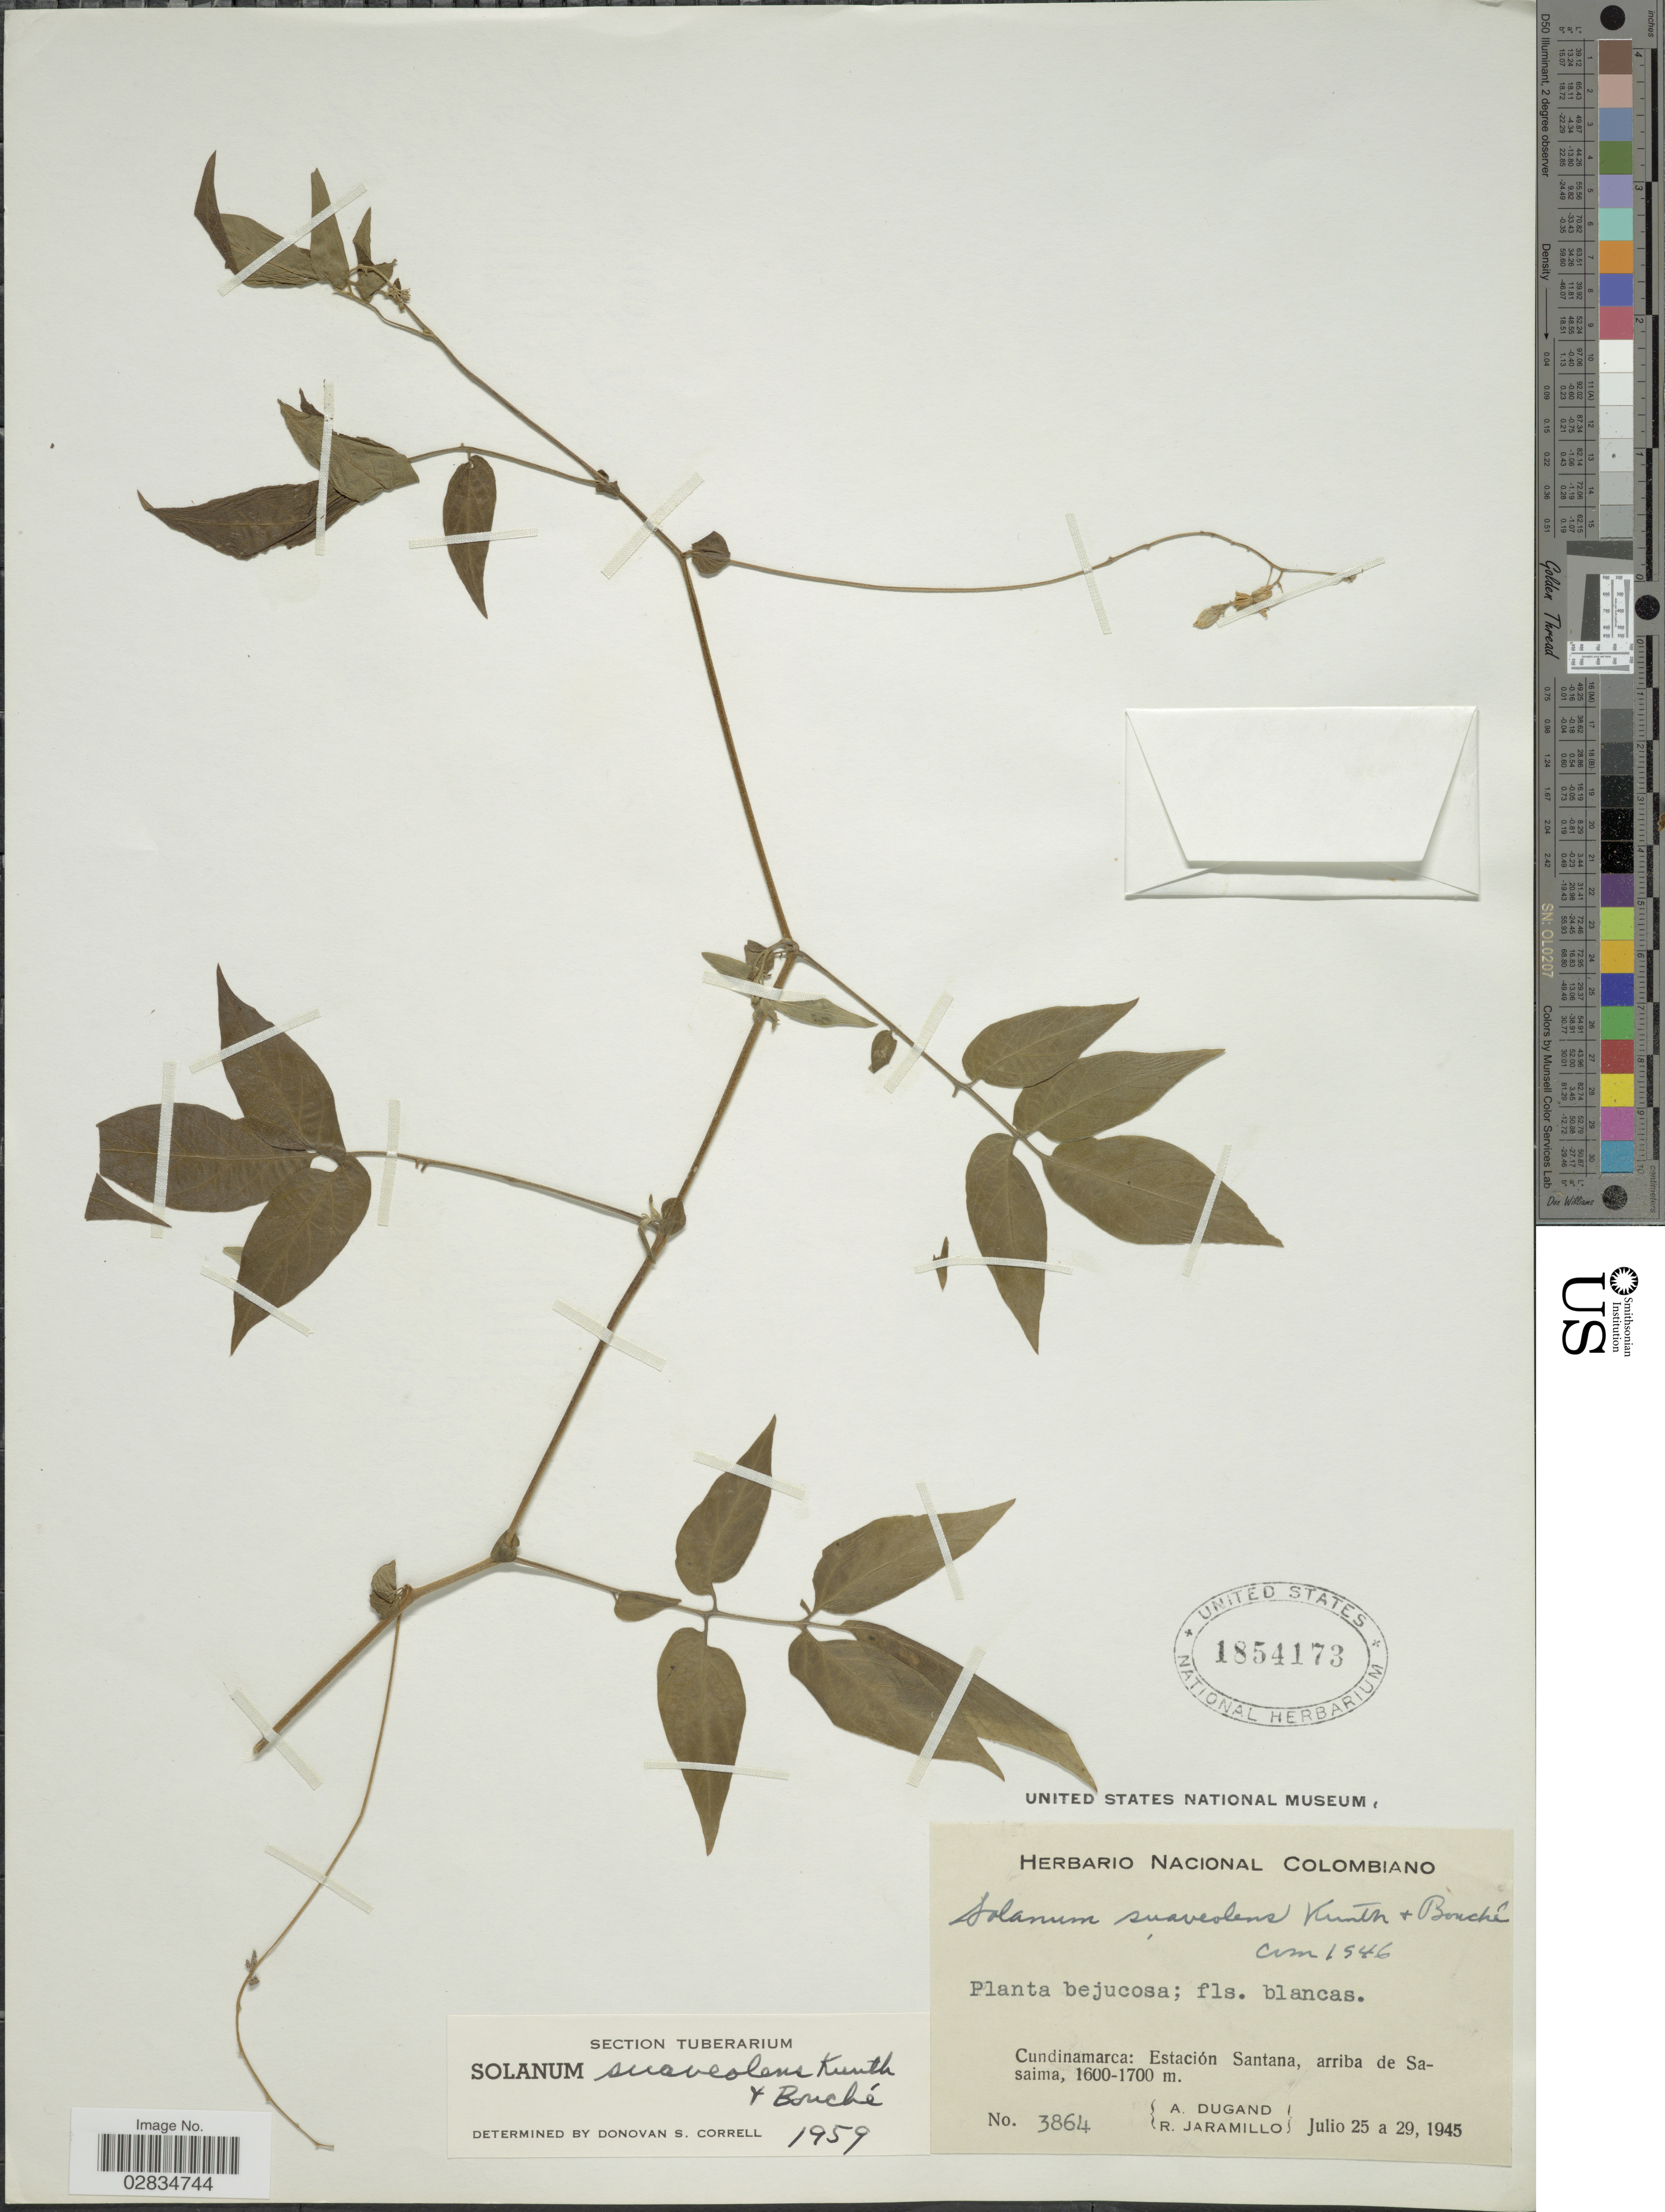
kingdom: Plantae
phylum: Tracheophyta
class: Magnoliopsida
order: Solanales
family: Solanaceae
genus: Solanum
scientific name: Solanum suaveolens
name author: Kunth & C.D. Bouché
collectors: A. Dugand & R. Jaramillo M.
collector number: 3864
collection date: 1945-07-25/1945-07-29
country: Colombia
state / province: Cundinamarca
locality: Estación Santana, arriba de Sasaima.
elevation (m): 1600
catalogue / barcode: US 1854173